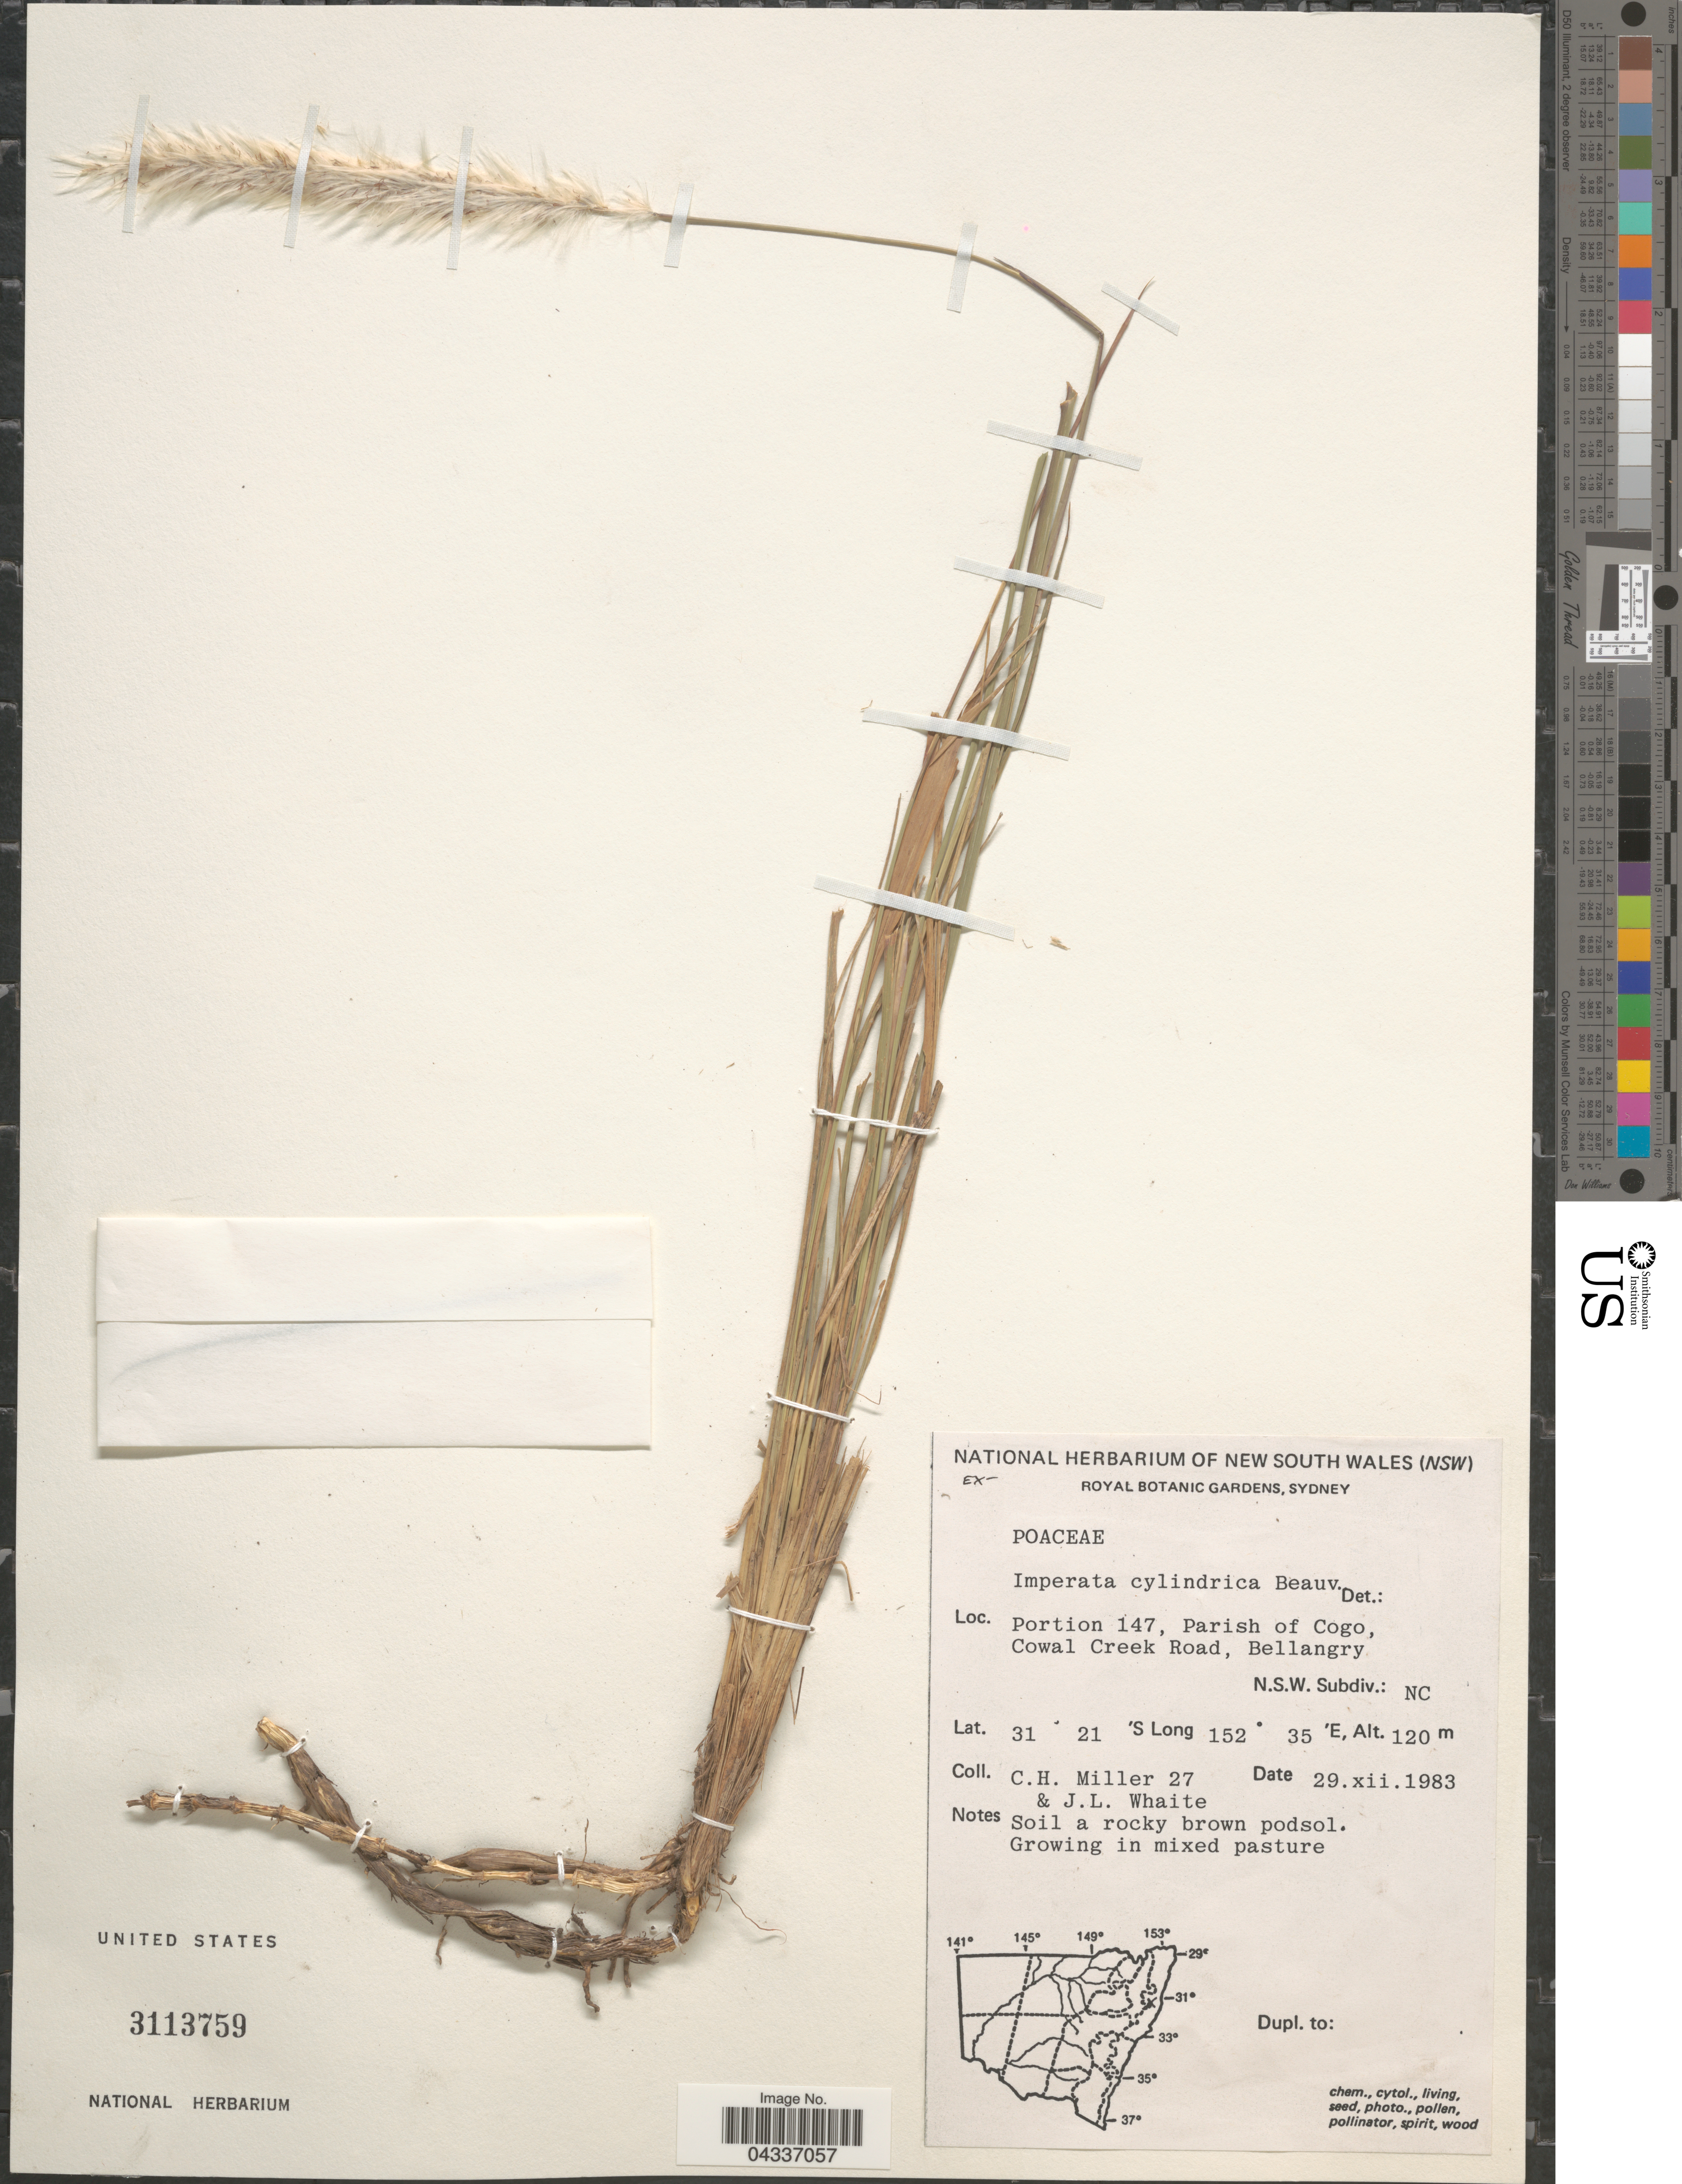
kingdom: Plantae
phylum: Tracheophyta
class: Liliopsida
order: Poales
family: Poaceae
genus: Imperata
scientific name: Imperata cylindrica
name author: (L.) P. Beauv.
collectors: C. H. Miller & J. Whaite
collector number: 27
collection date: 1983-12-29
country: Australia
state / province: New South Wales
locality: Portion 147, Parish of Cogo, Cowal Creek Road, Bellangry. N.S.W. Subdiv.: NC.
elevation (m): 120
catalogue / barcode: US 3113759